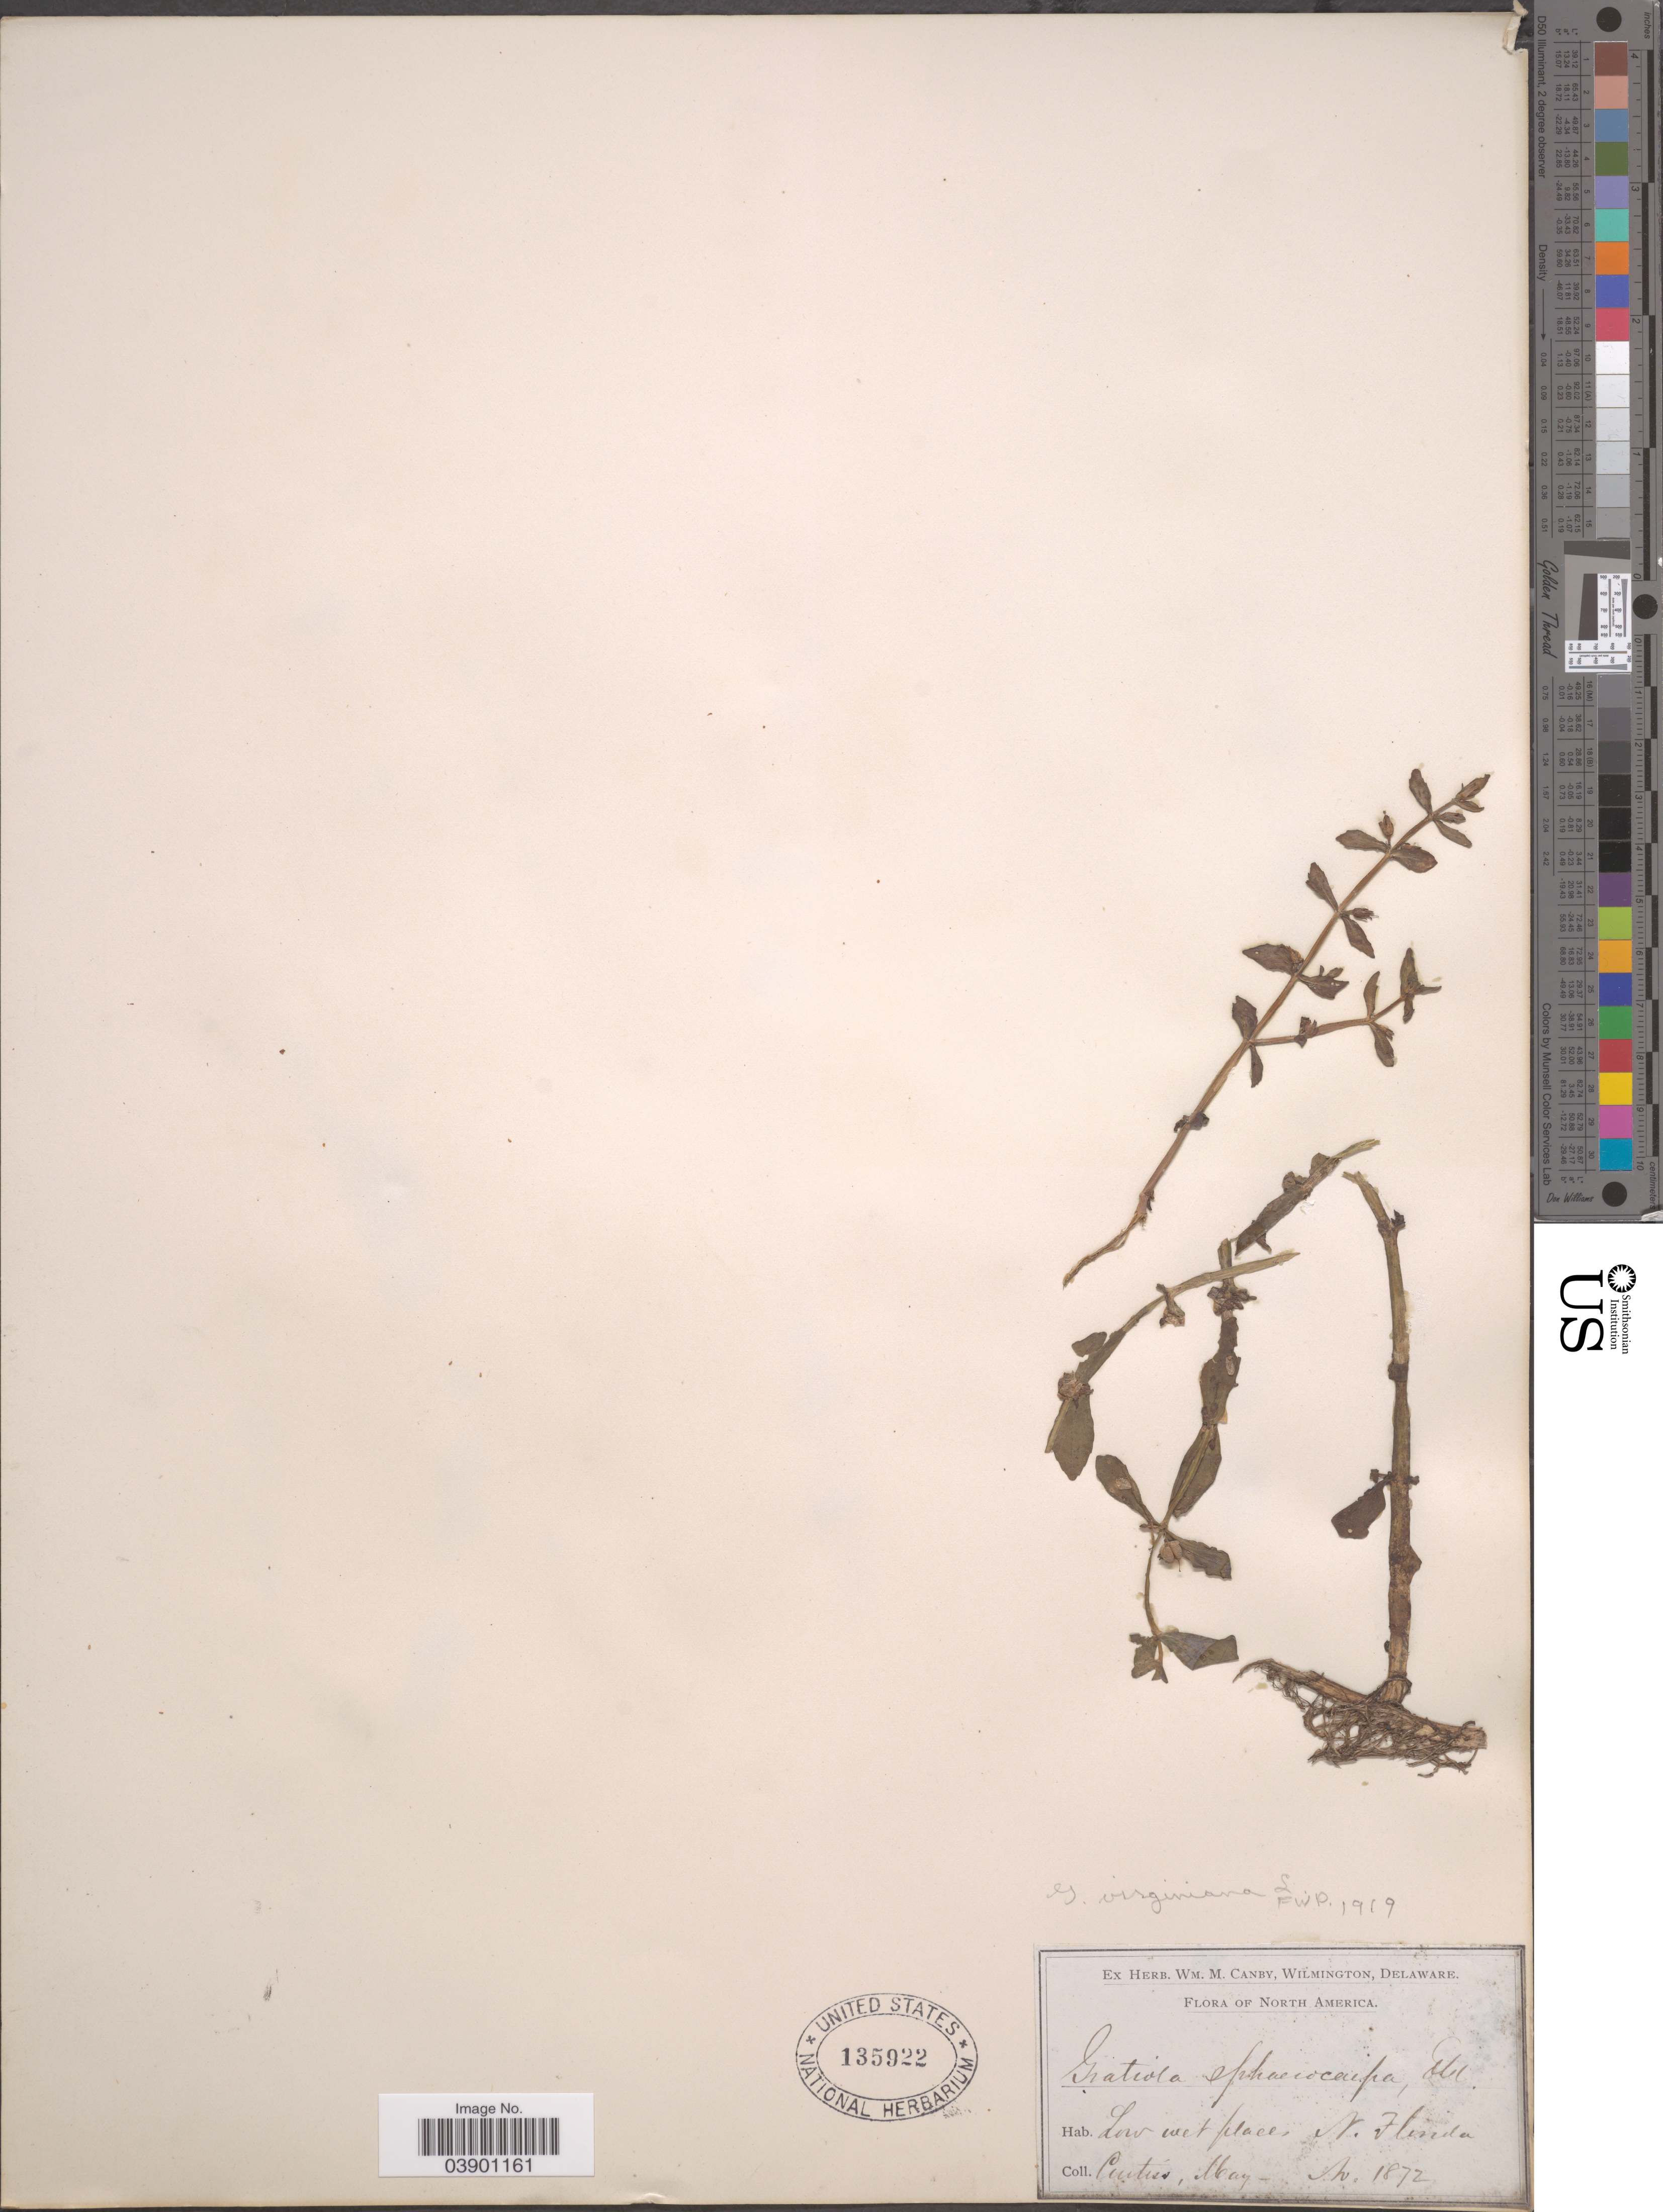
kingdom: Plantae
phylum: Tracheophyta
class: Magnoliopsida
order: Lamiales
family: Plantaginaceae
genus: Gratiola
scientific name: Gratiola virginiana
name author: L.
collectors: -. Curtiss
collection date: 1872-05/1872-08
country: United States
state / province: Florida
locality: N. Florida.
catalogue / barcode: US 135922